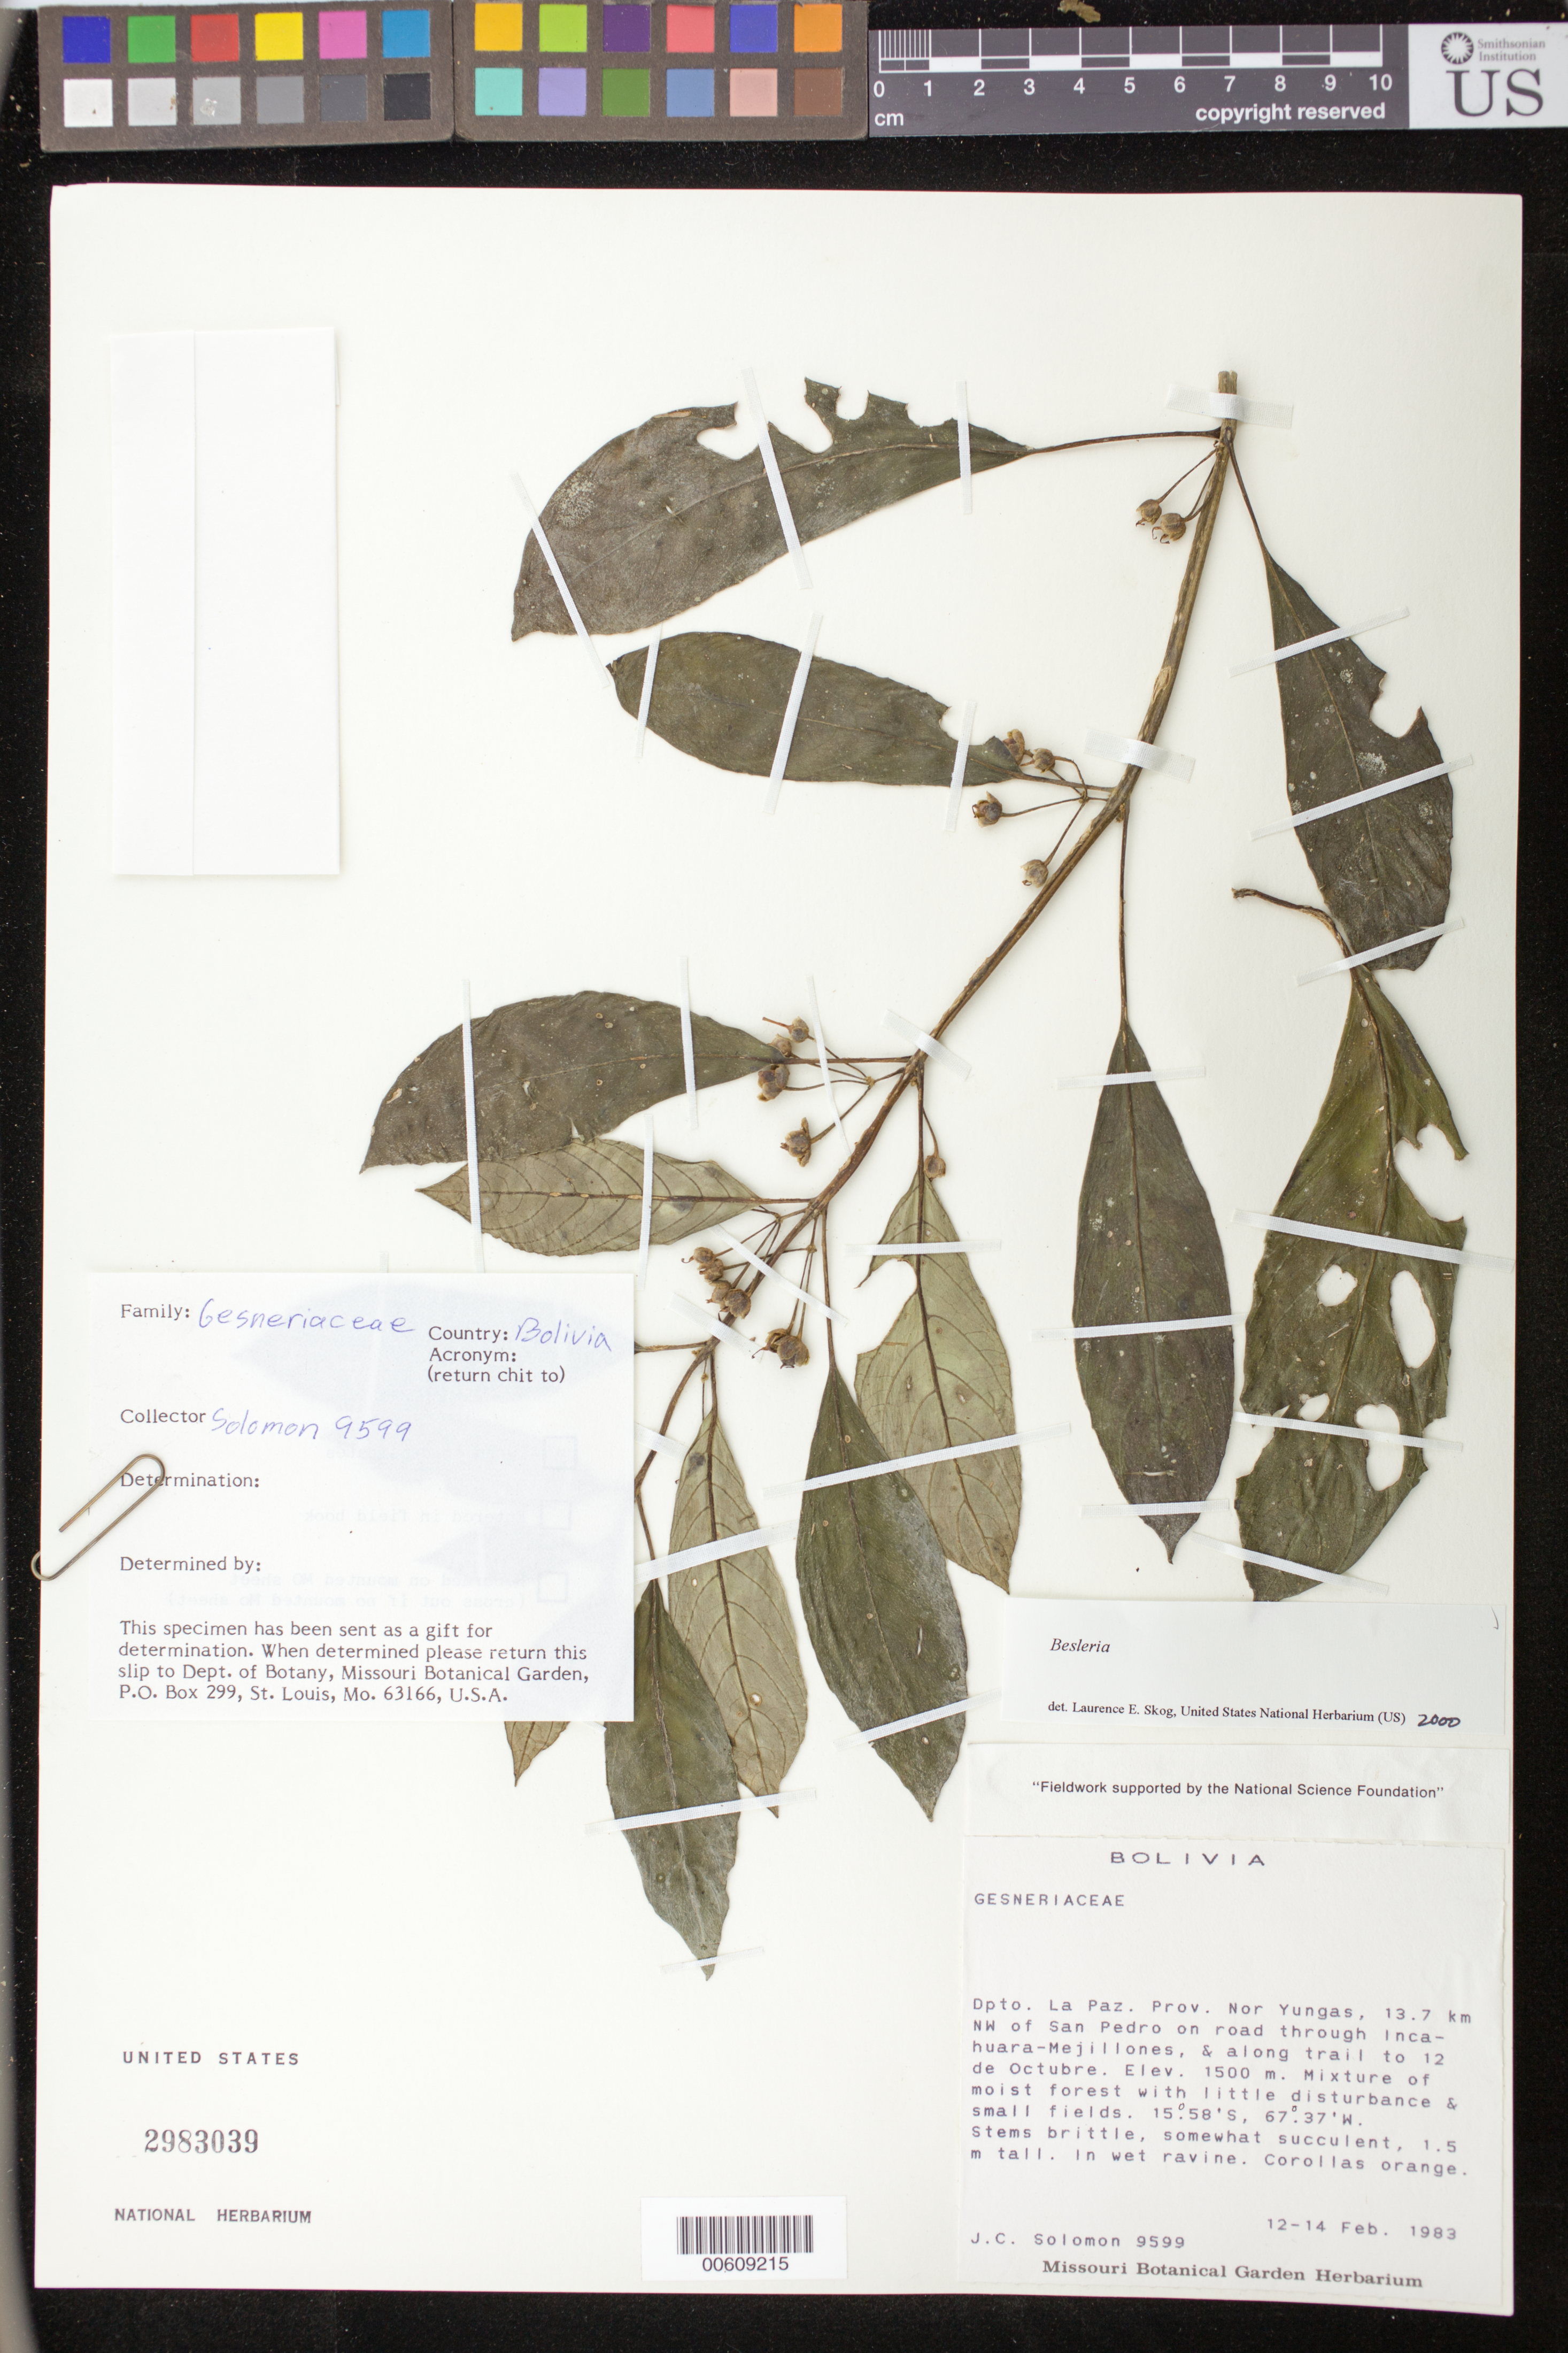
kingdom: Plantae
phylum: Tracheophyta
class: Magnoliopsida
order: Lamiales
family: Gesneriaceae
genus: Besleria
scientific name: Besleria solanoides var. solanoides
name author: Kunth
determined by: Clark, J. L., (SEL), The Marie Selby Botanical Garden (UNITED STATES)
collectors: J. C. Solomon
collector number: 9599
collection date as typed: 12-14 Feb 1983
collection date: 1983-02-12/1983-02-14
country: Bolivia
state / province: La Paz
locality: Prov. Nor Yungas; 13.7 km NW of San Pedro on road through Incahuara - Mejillones, and along trail to 12 de Octubre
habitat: Mixture of moist forest with little disturbance & small fields; in wet ravine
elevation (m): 1500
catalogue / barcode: US 2983039